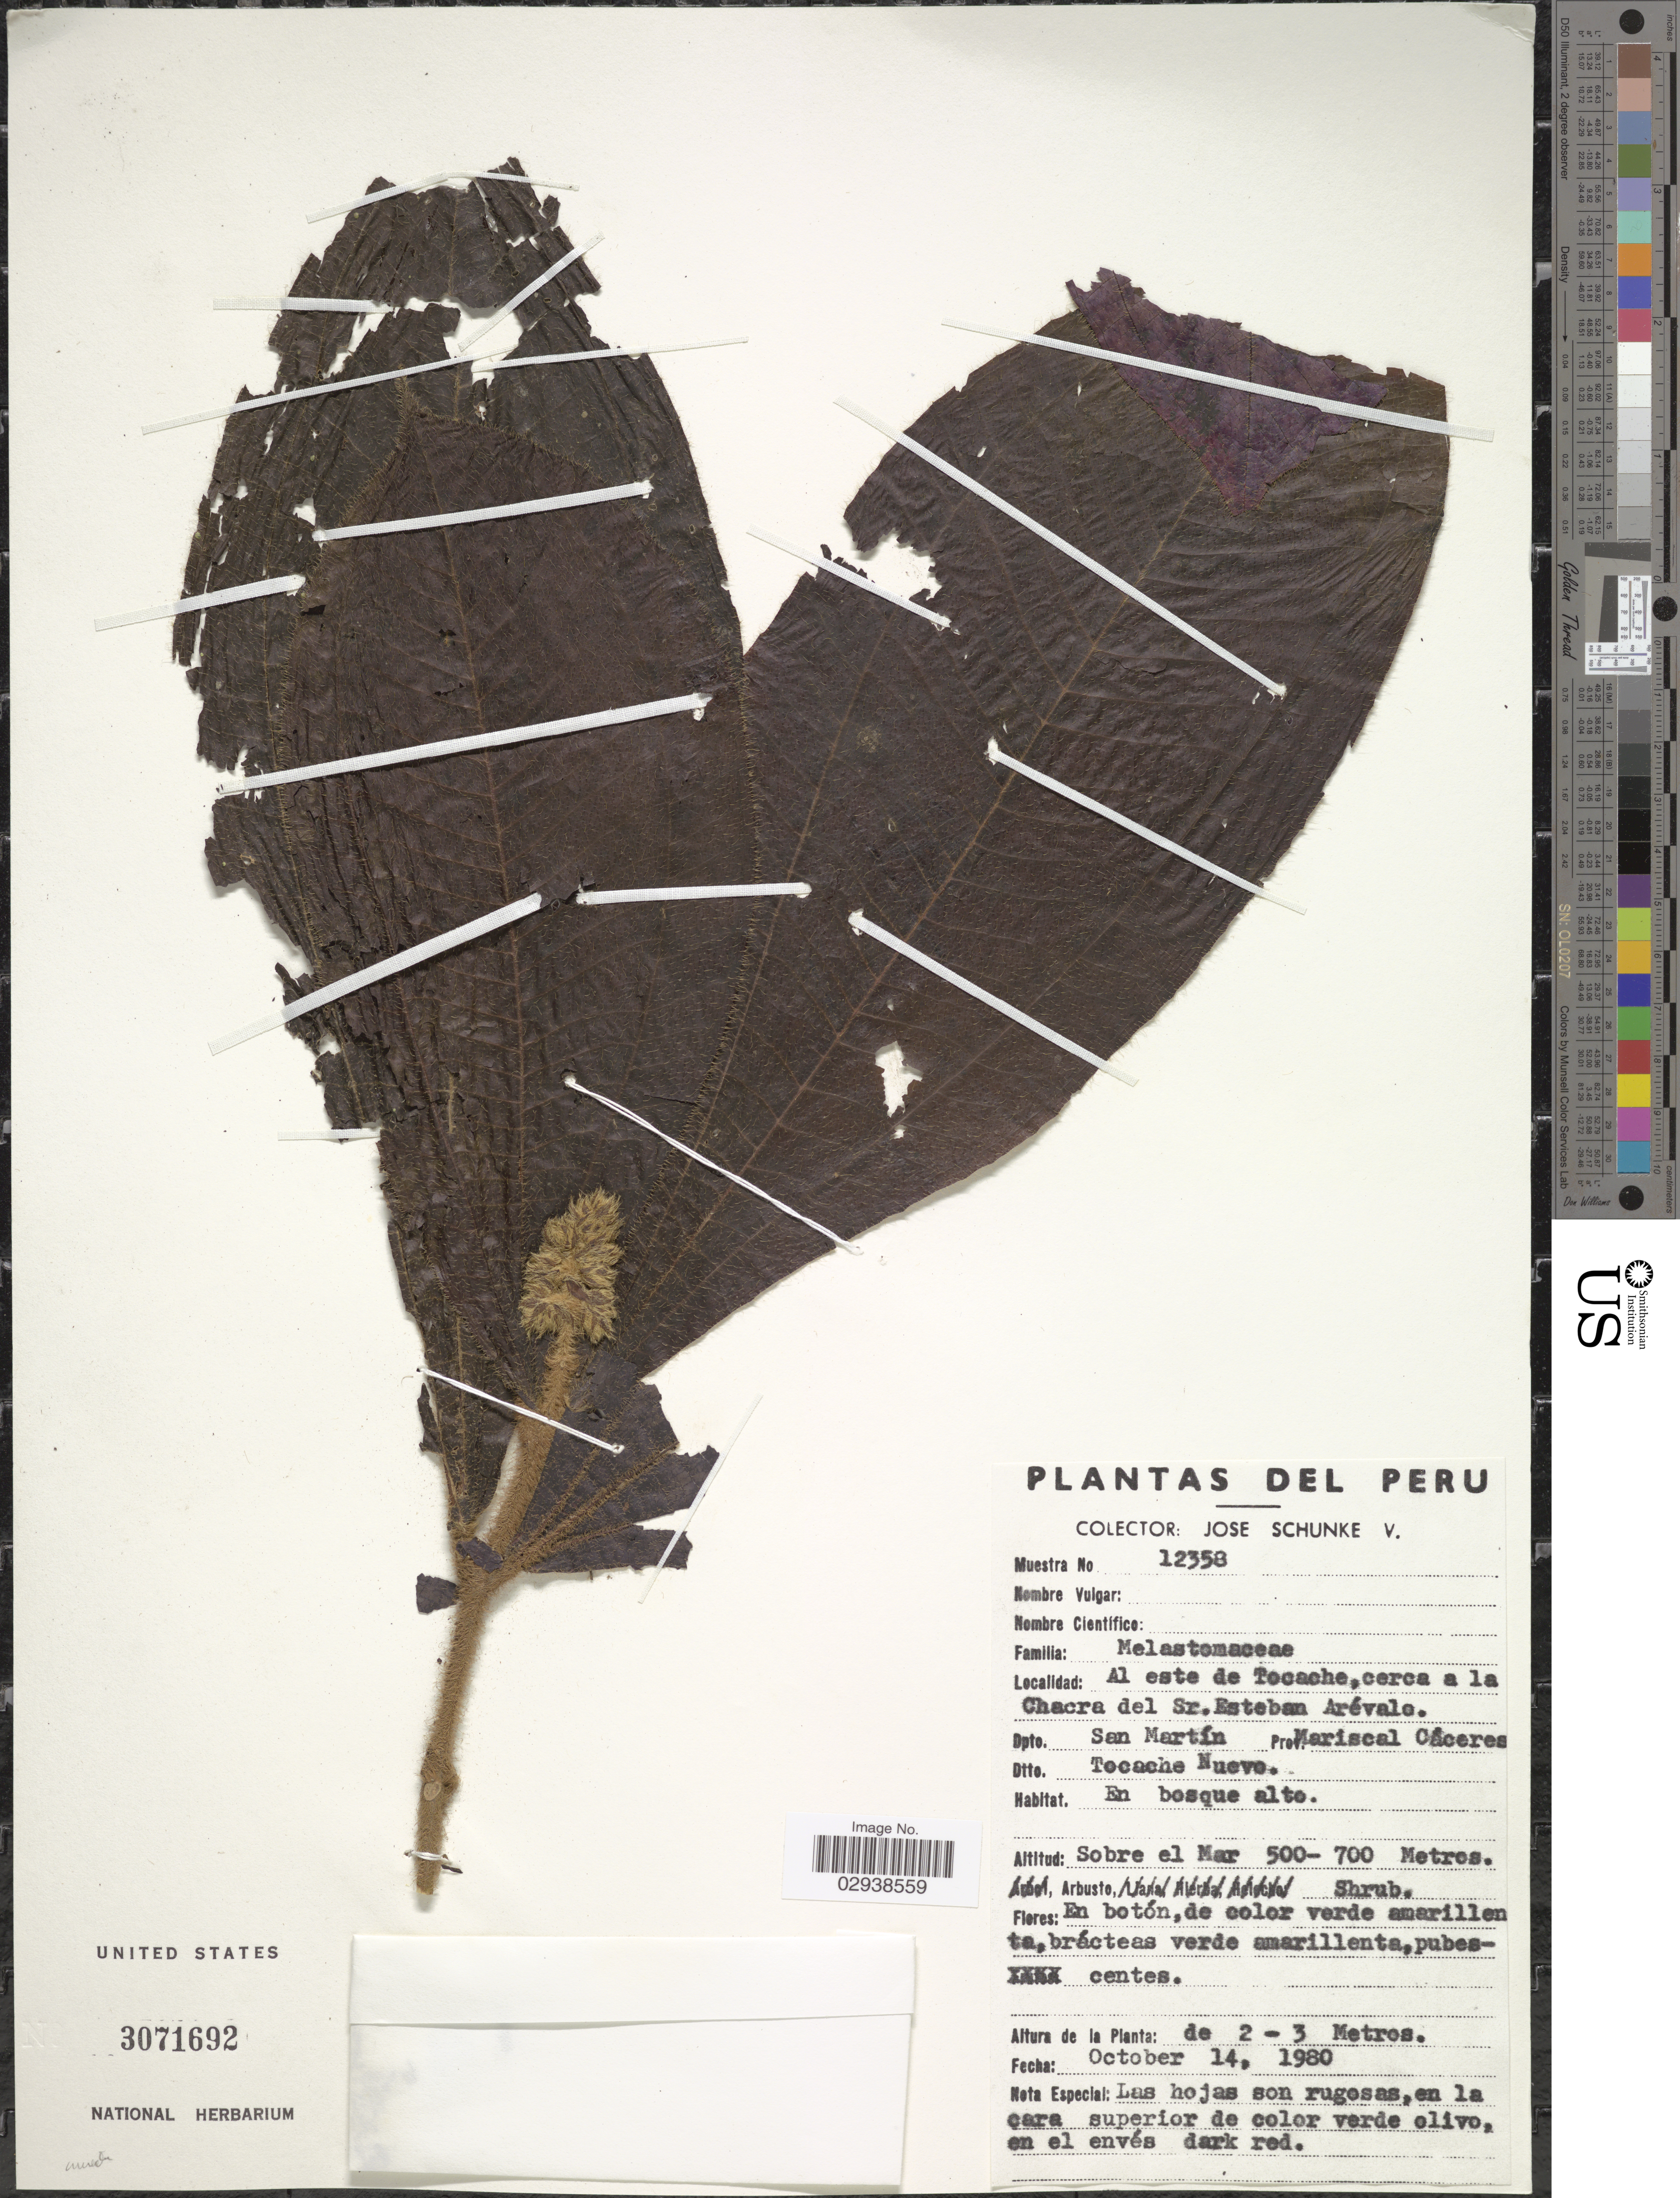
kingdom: Plantae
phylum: Tracheophyta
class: Magnoliopsida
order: Myrtales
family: Melastomataceae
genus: Miconia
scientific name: Miconia cuneata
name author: Triana ex Cogn.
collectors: J. Schunke Vigo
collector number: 12358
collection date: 1980-10-14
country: Peru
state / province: San Martín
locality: Al este de Tocache, cerca a la Chacra del Sr. Esteban Arévale. Prov. Mariscal Cáceres, Dtto. Tocache Nuevo.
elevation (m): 500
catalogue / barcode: US 3071692